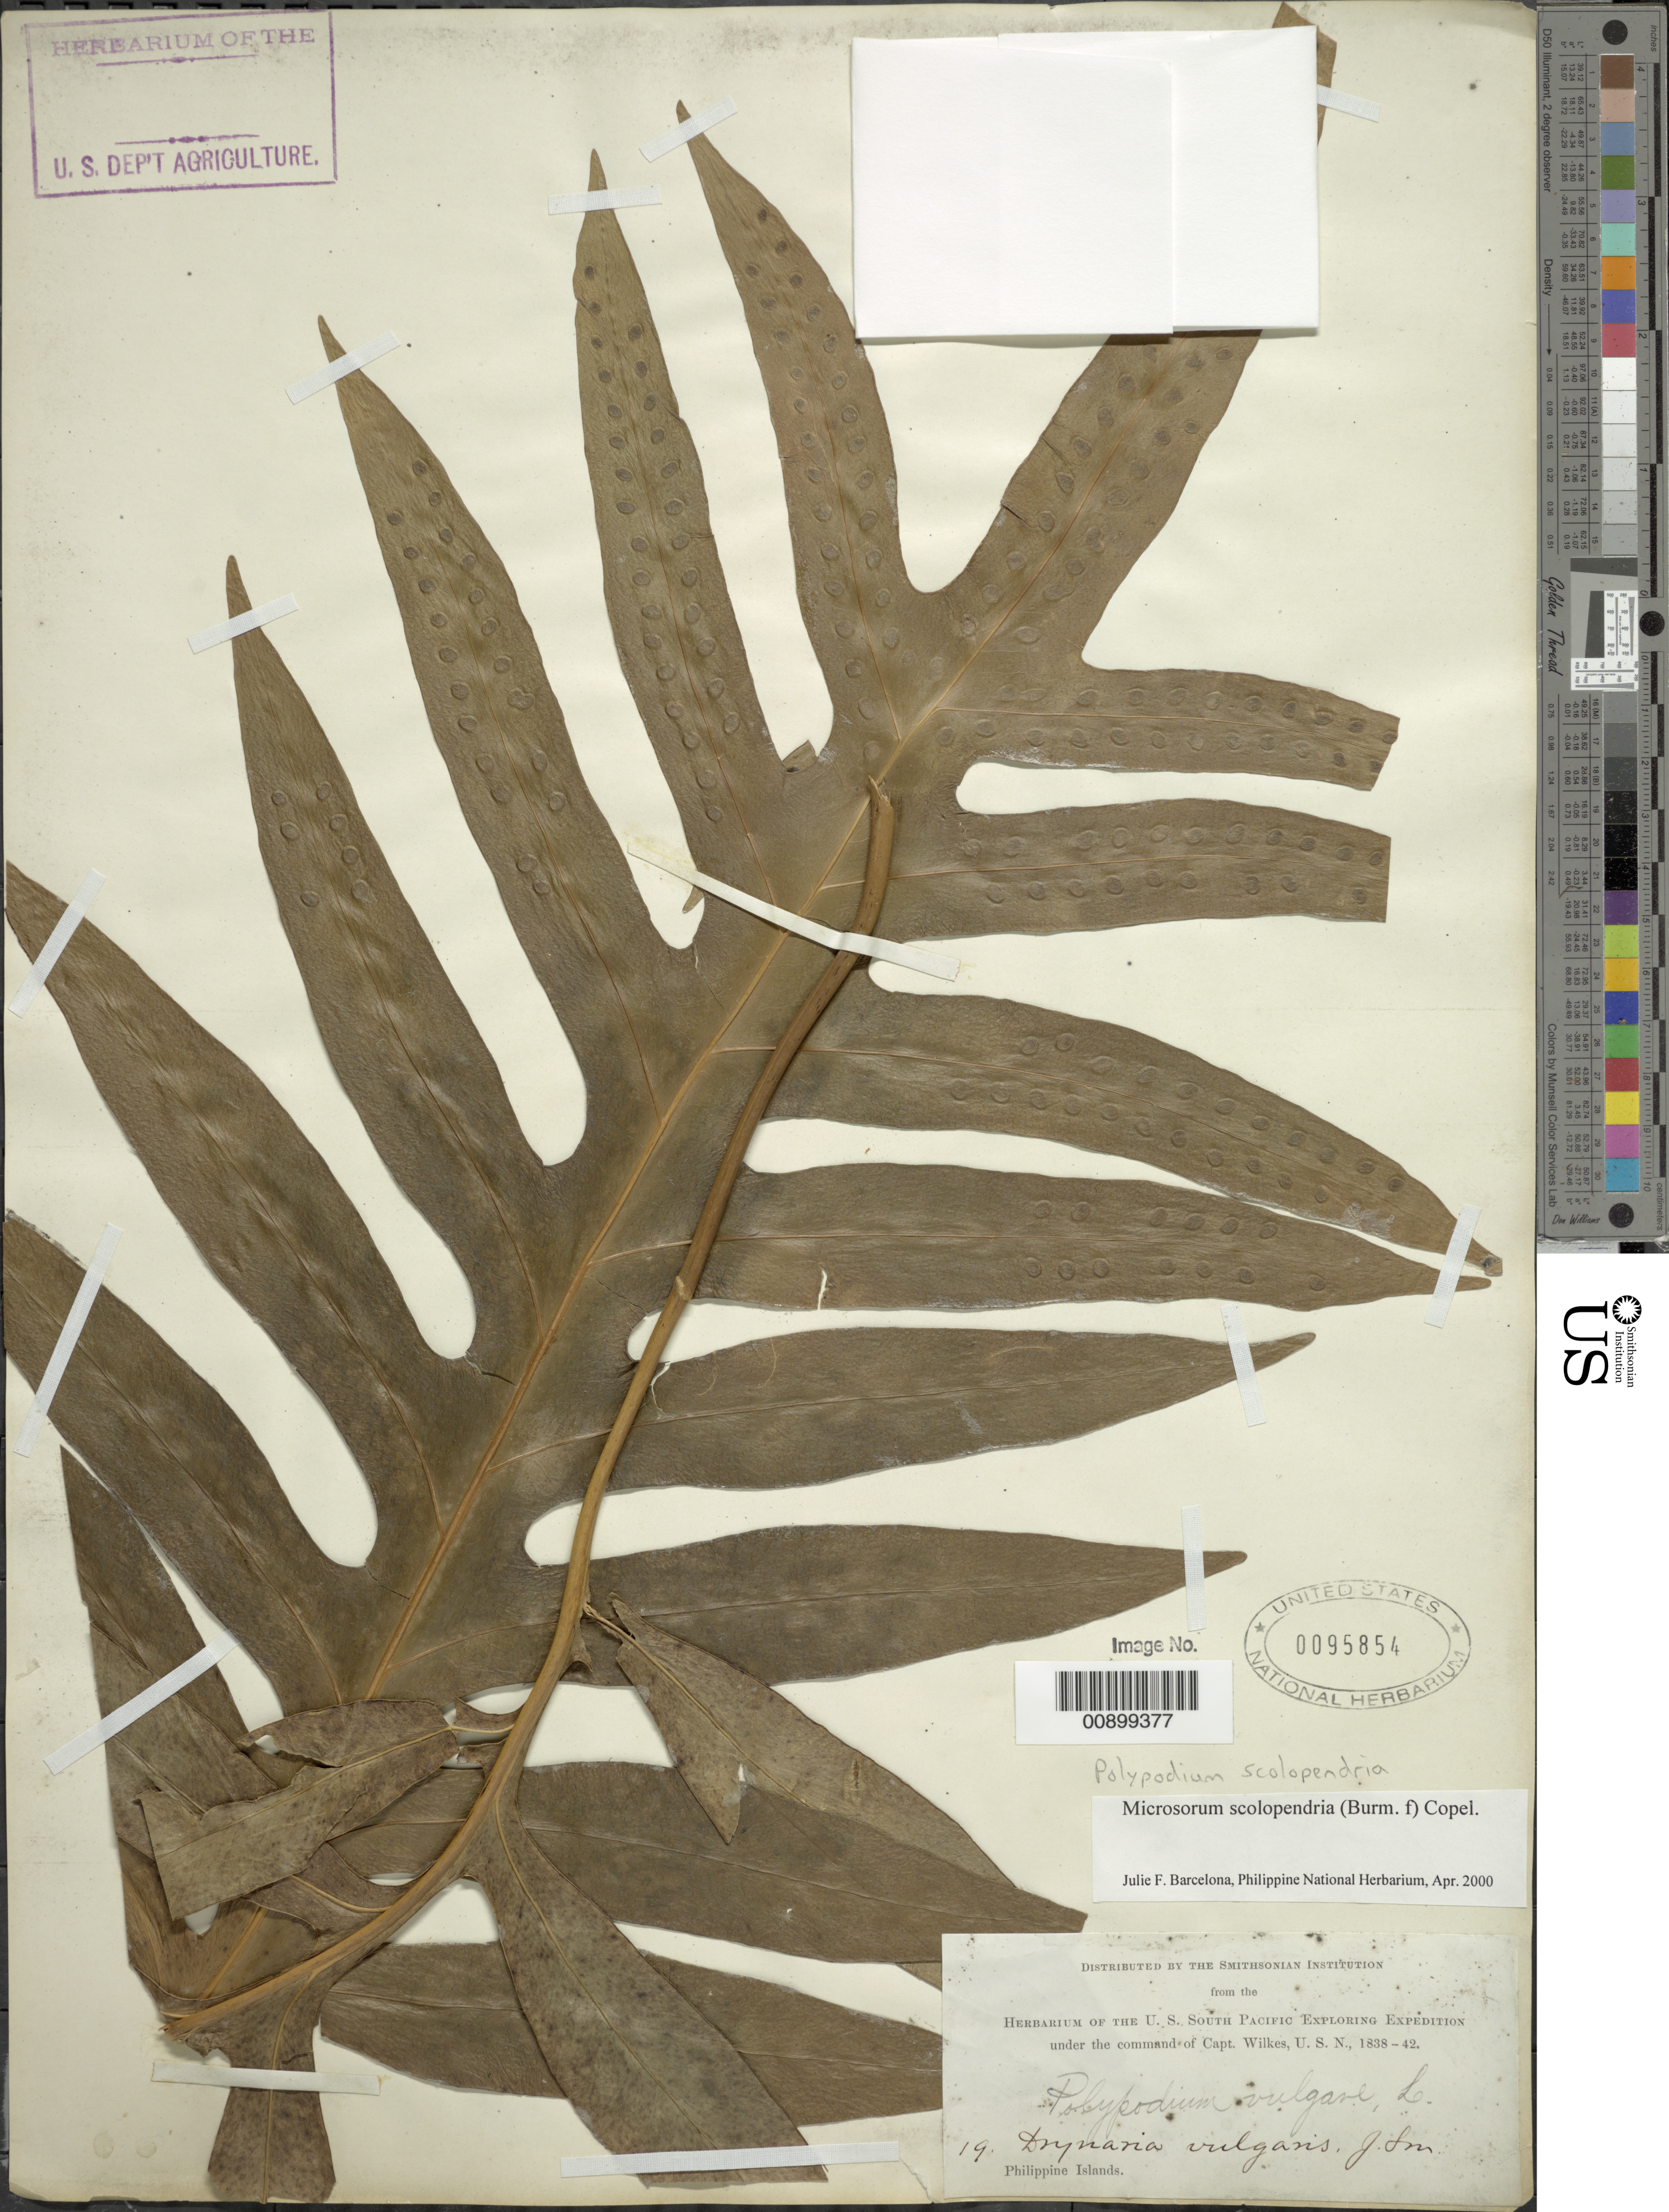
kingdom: Plantae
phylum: Tracheophyta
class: Polypodiopsida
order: Polypodiales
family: Polypodiaceae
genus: Polypodium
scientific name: Polypodium sp.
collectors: Wilkes Explor. Exped.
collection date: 1838/1842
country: Philippines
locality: Philippine Islands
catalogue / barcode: US 95854